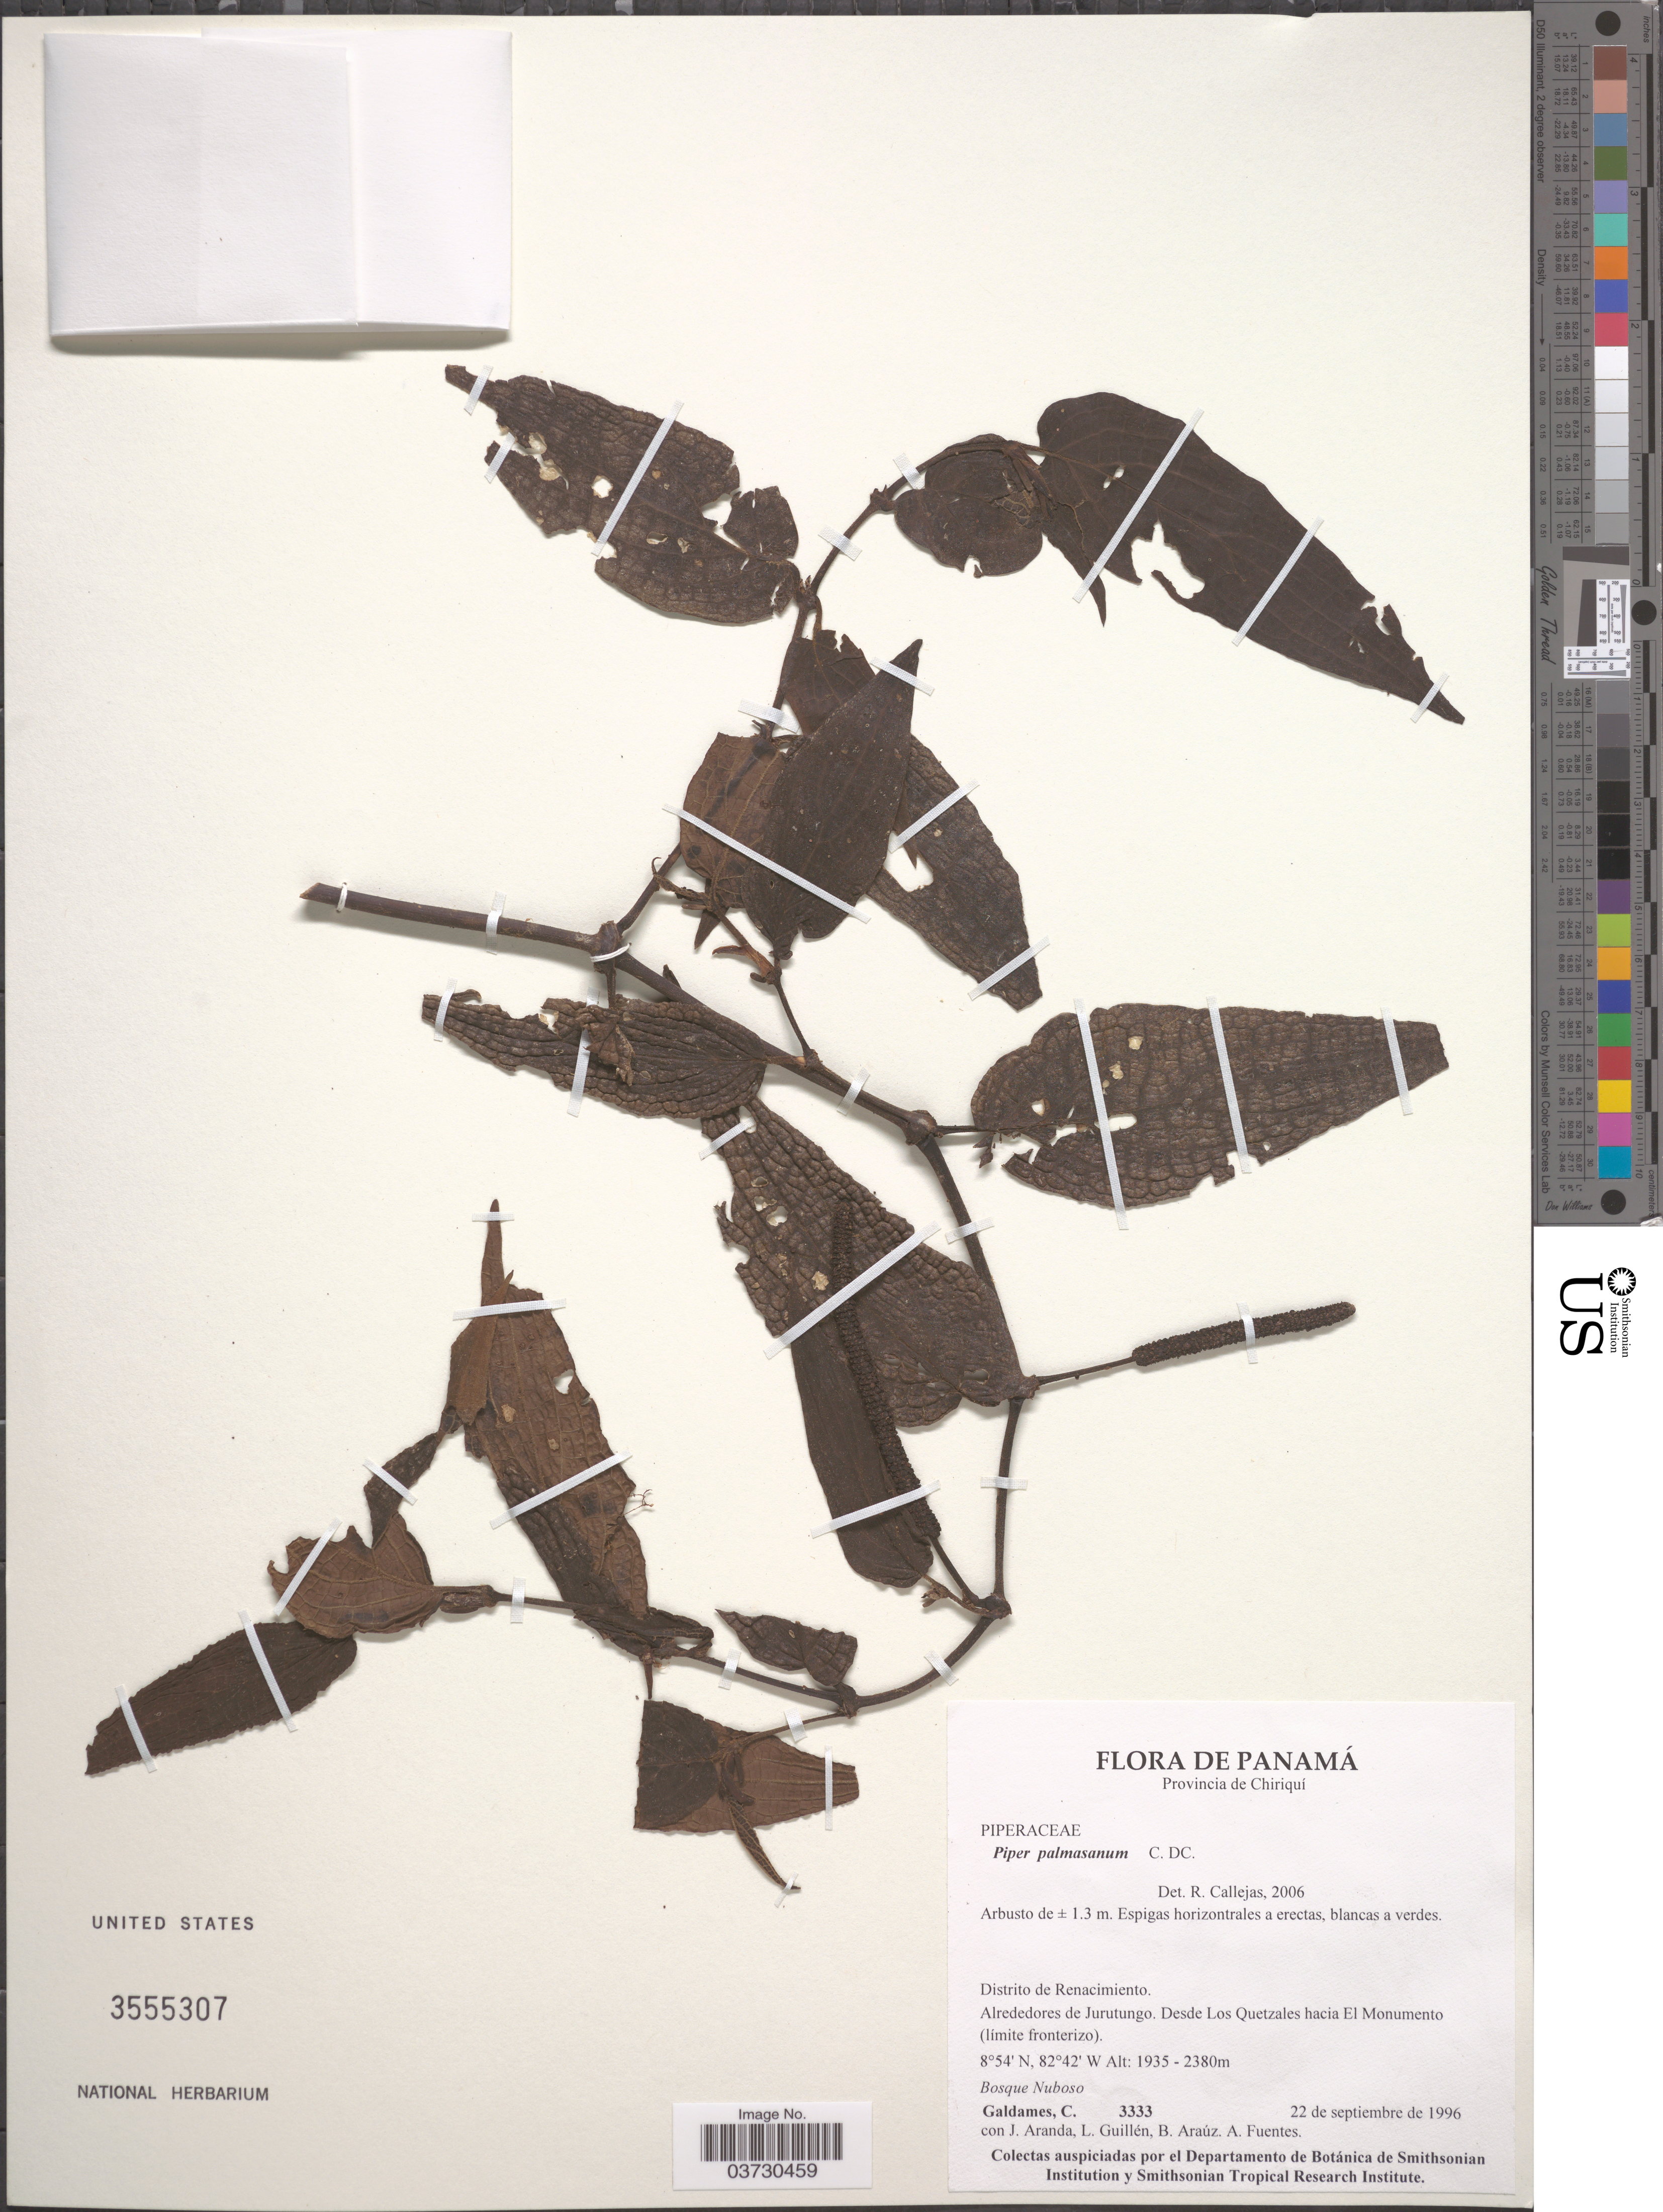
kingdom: Plantae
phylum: Tracheophyta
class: Magnoliopsida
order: Piperales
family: Piperaceae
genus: Piper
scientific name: Piper palmasanum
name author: C. DC.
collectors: C. Galdames, J. Aranda, L. Guillén, B. Araúz & A. Fuentes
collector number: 3333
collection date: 1996-09-22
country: Panama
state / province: Chiriqui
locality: Distrito de Renacimiento. Alrededores de Jurutungo. Desde Los Quetzales hacia El Monumento (limite fronterizo).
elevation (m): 1935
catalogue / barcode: US 3555307